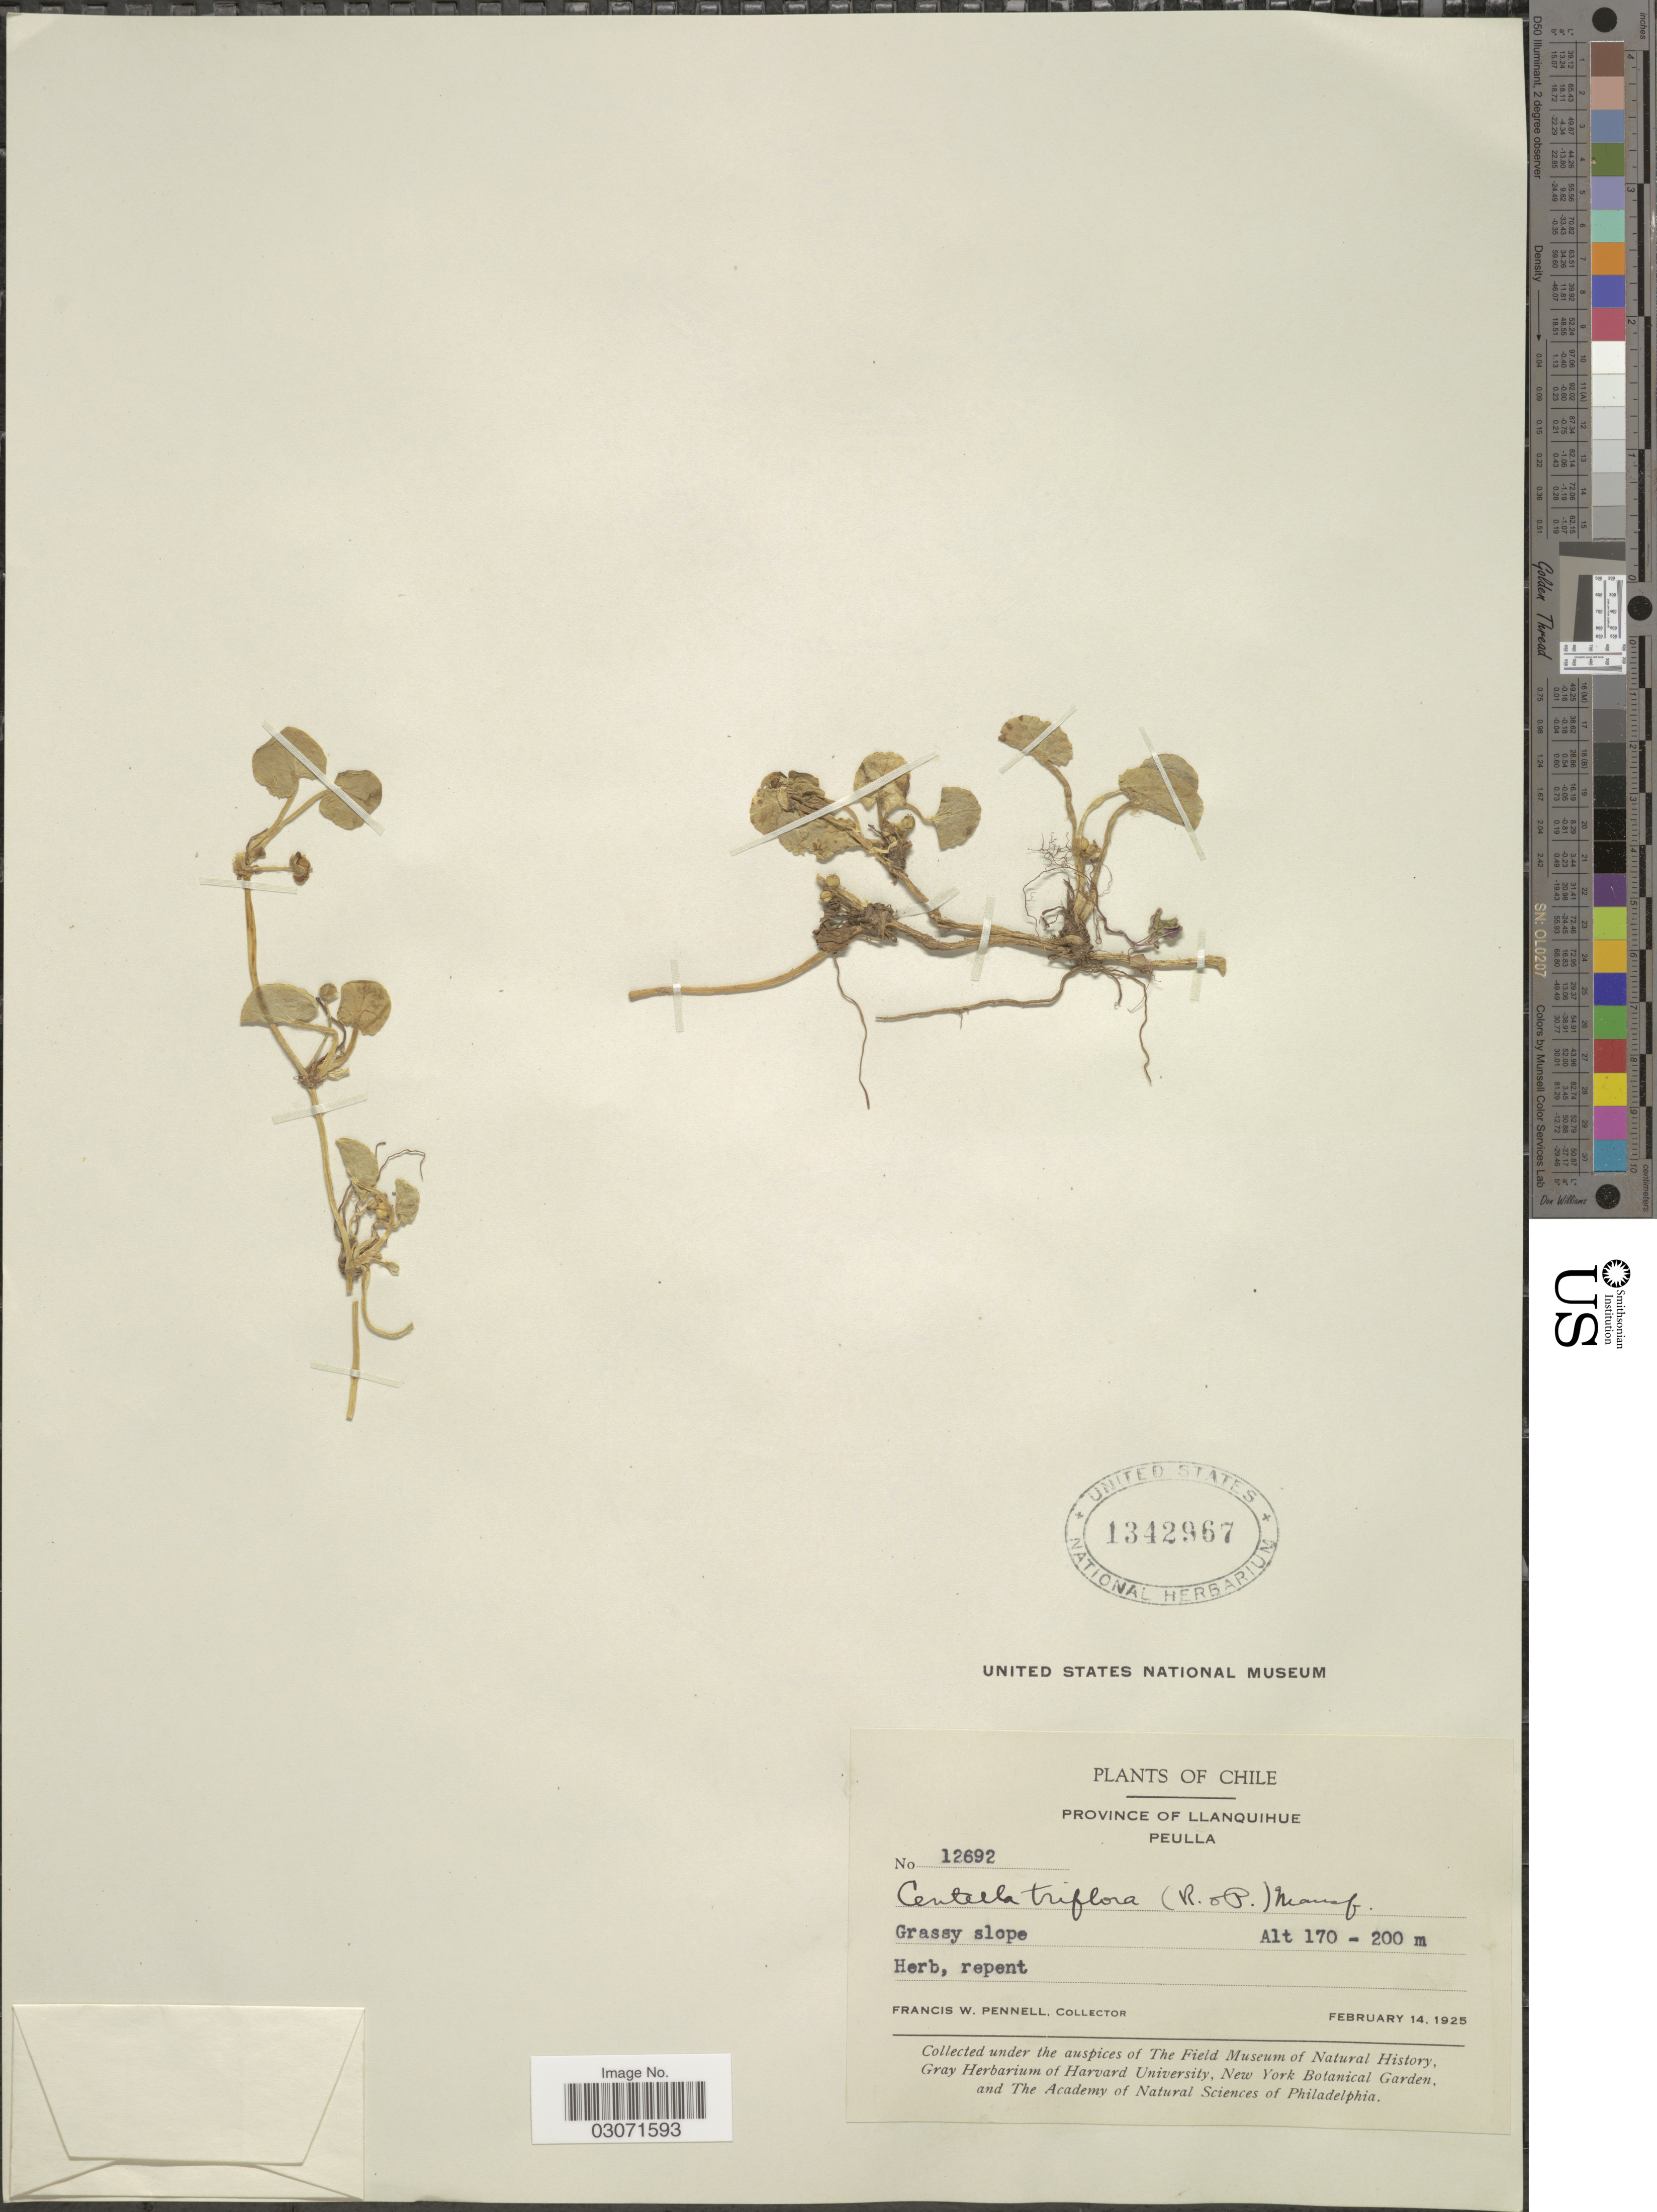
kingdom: Plantae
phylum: Tracheophyta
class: Magnoliopsida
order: Apiales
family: Apiaceae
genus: Centella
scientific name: Centella triflora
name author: (Ruiz & Pav.) Nannf.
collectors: F. W. Pennell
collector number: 12692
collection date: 1925-02-14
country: Chile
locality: Province of Llanquihue. Peulla.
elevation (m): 170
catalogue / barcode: US 1342967